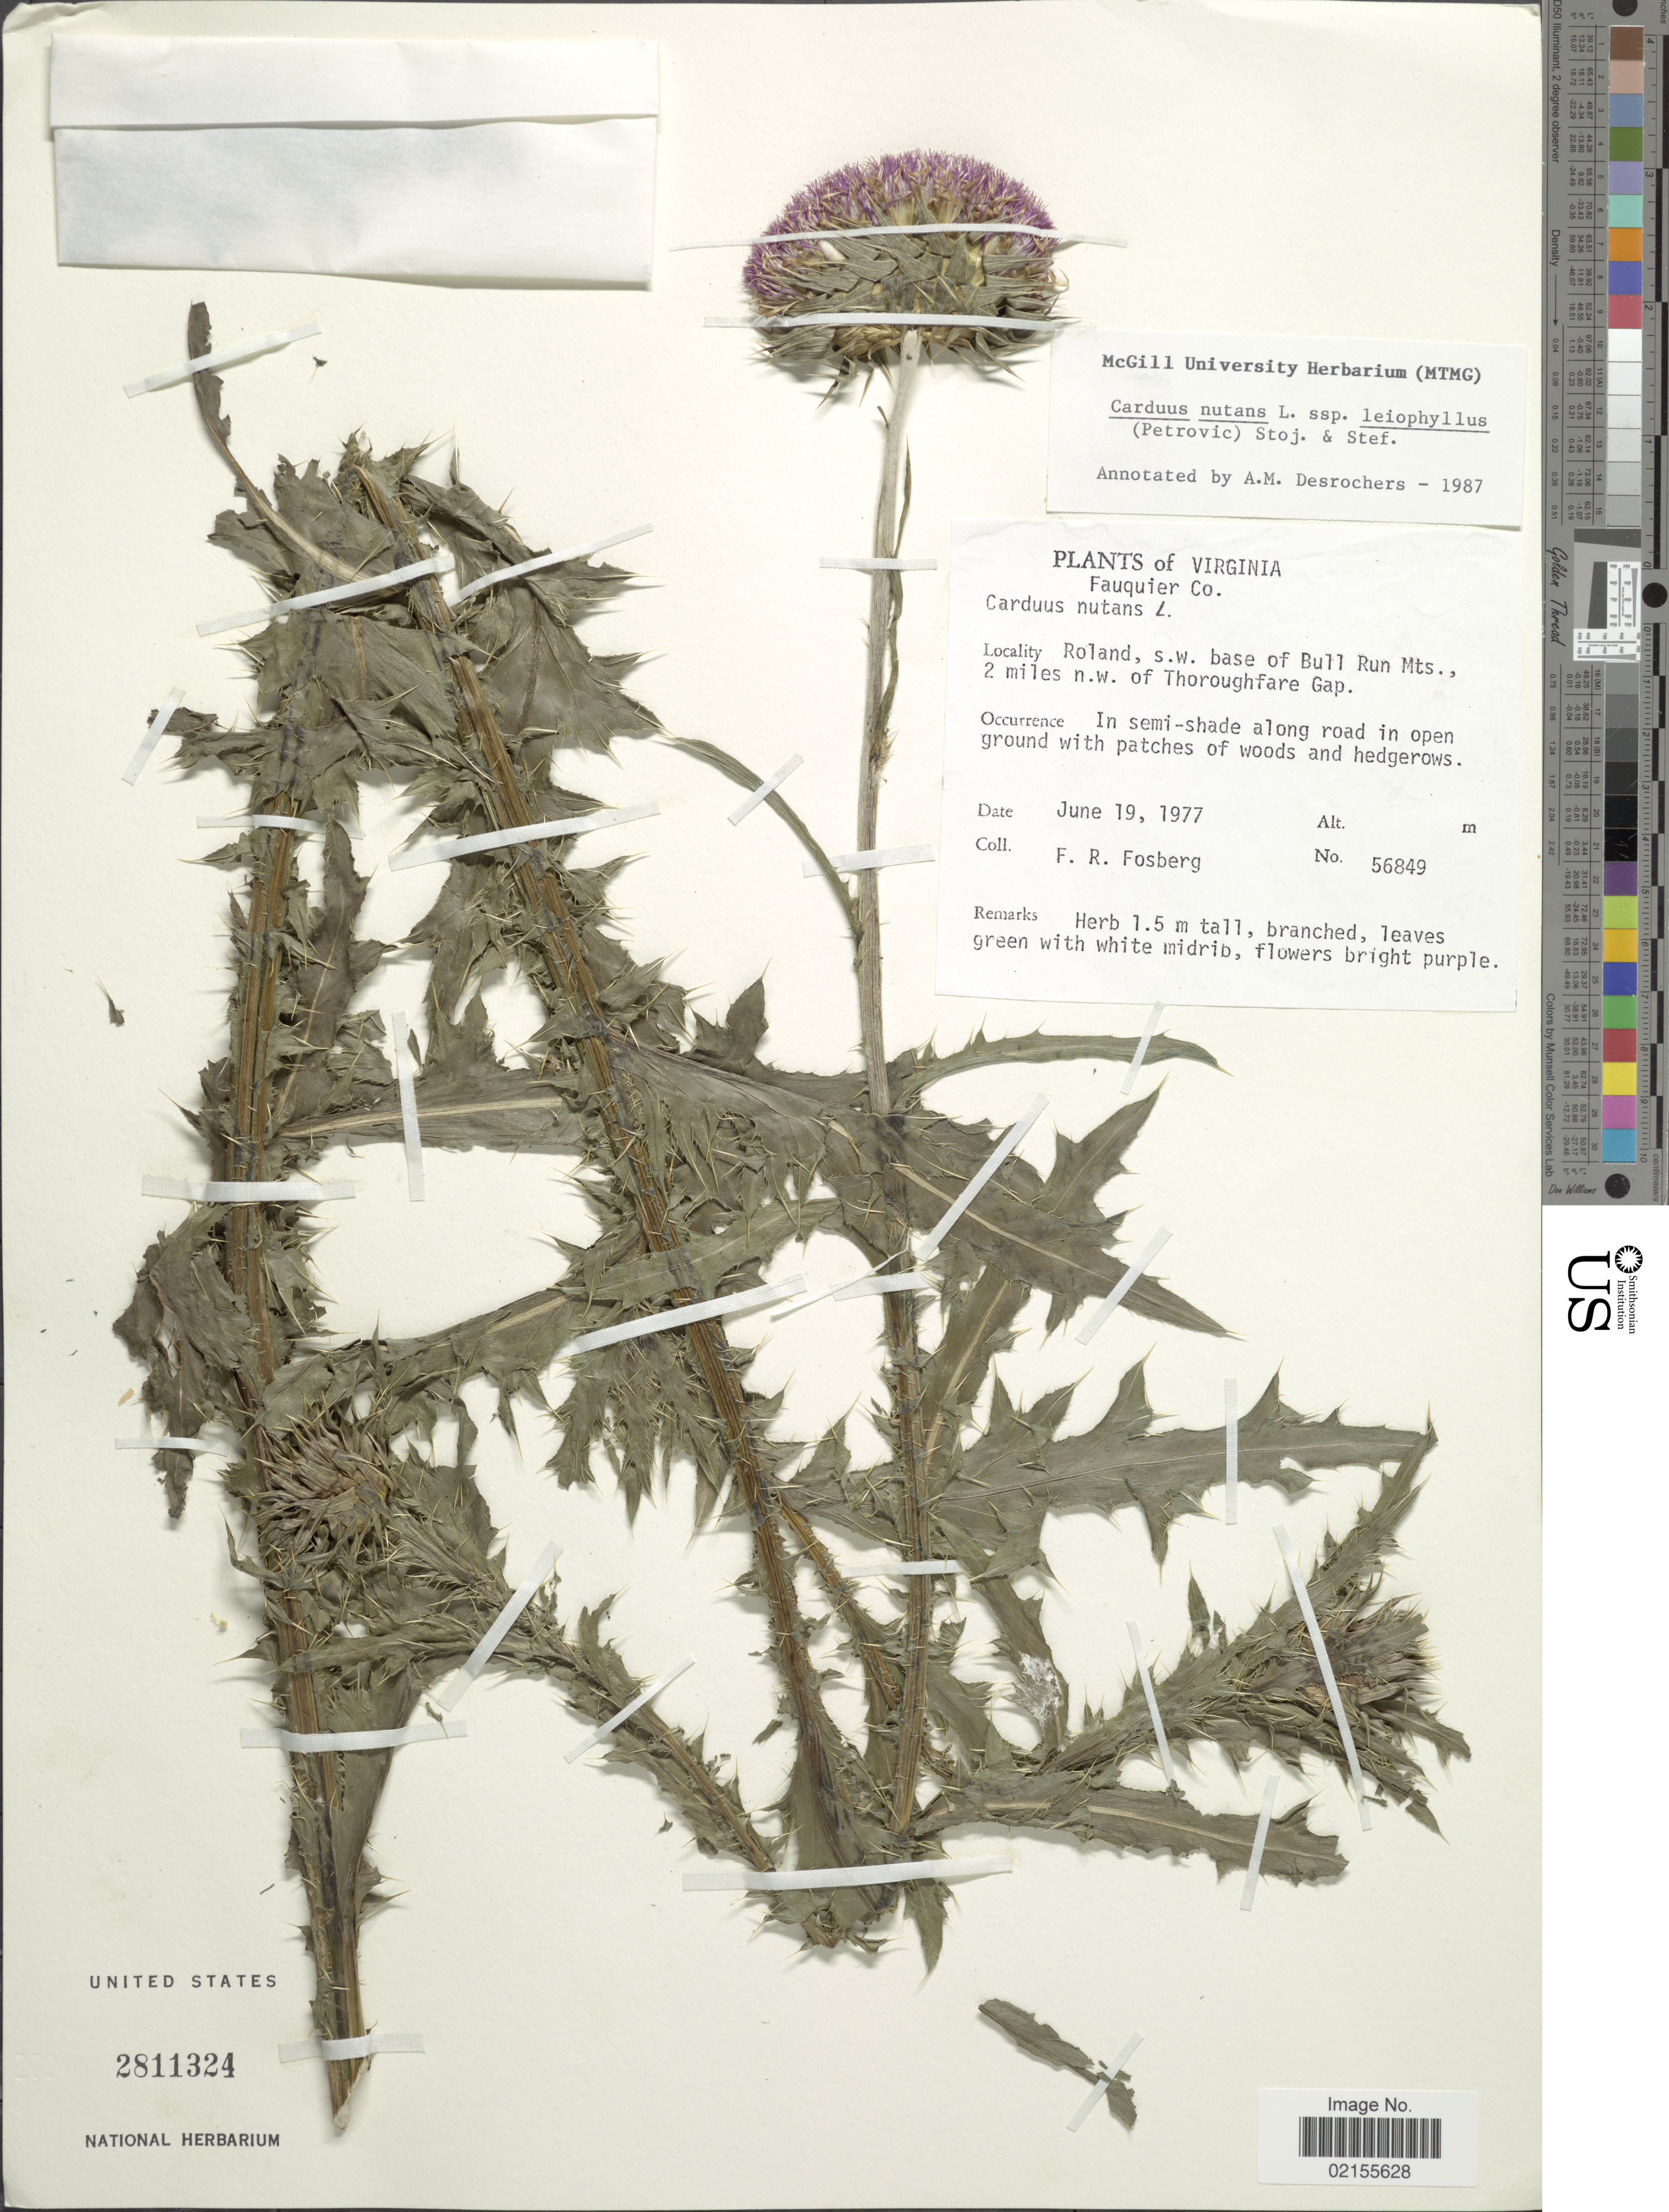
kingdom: Plantae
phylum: Tracheophyta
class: Magnoliopsida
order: Asterales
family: Asteraceae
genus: Carduus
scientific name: Carduus nutans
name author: L.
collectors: F. R. Fosberg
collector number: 56849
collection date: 1977-06-19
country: United States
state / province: Virginia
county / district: Fauquier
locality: Fauquier Co, Roland, s.w. base of Bull Run Mts., 2 miles n.w. of Thoroughfare Gap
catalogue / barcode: US 2811324